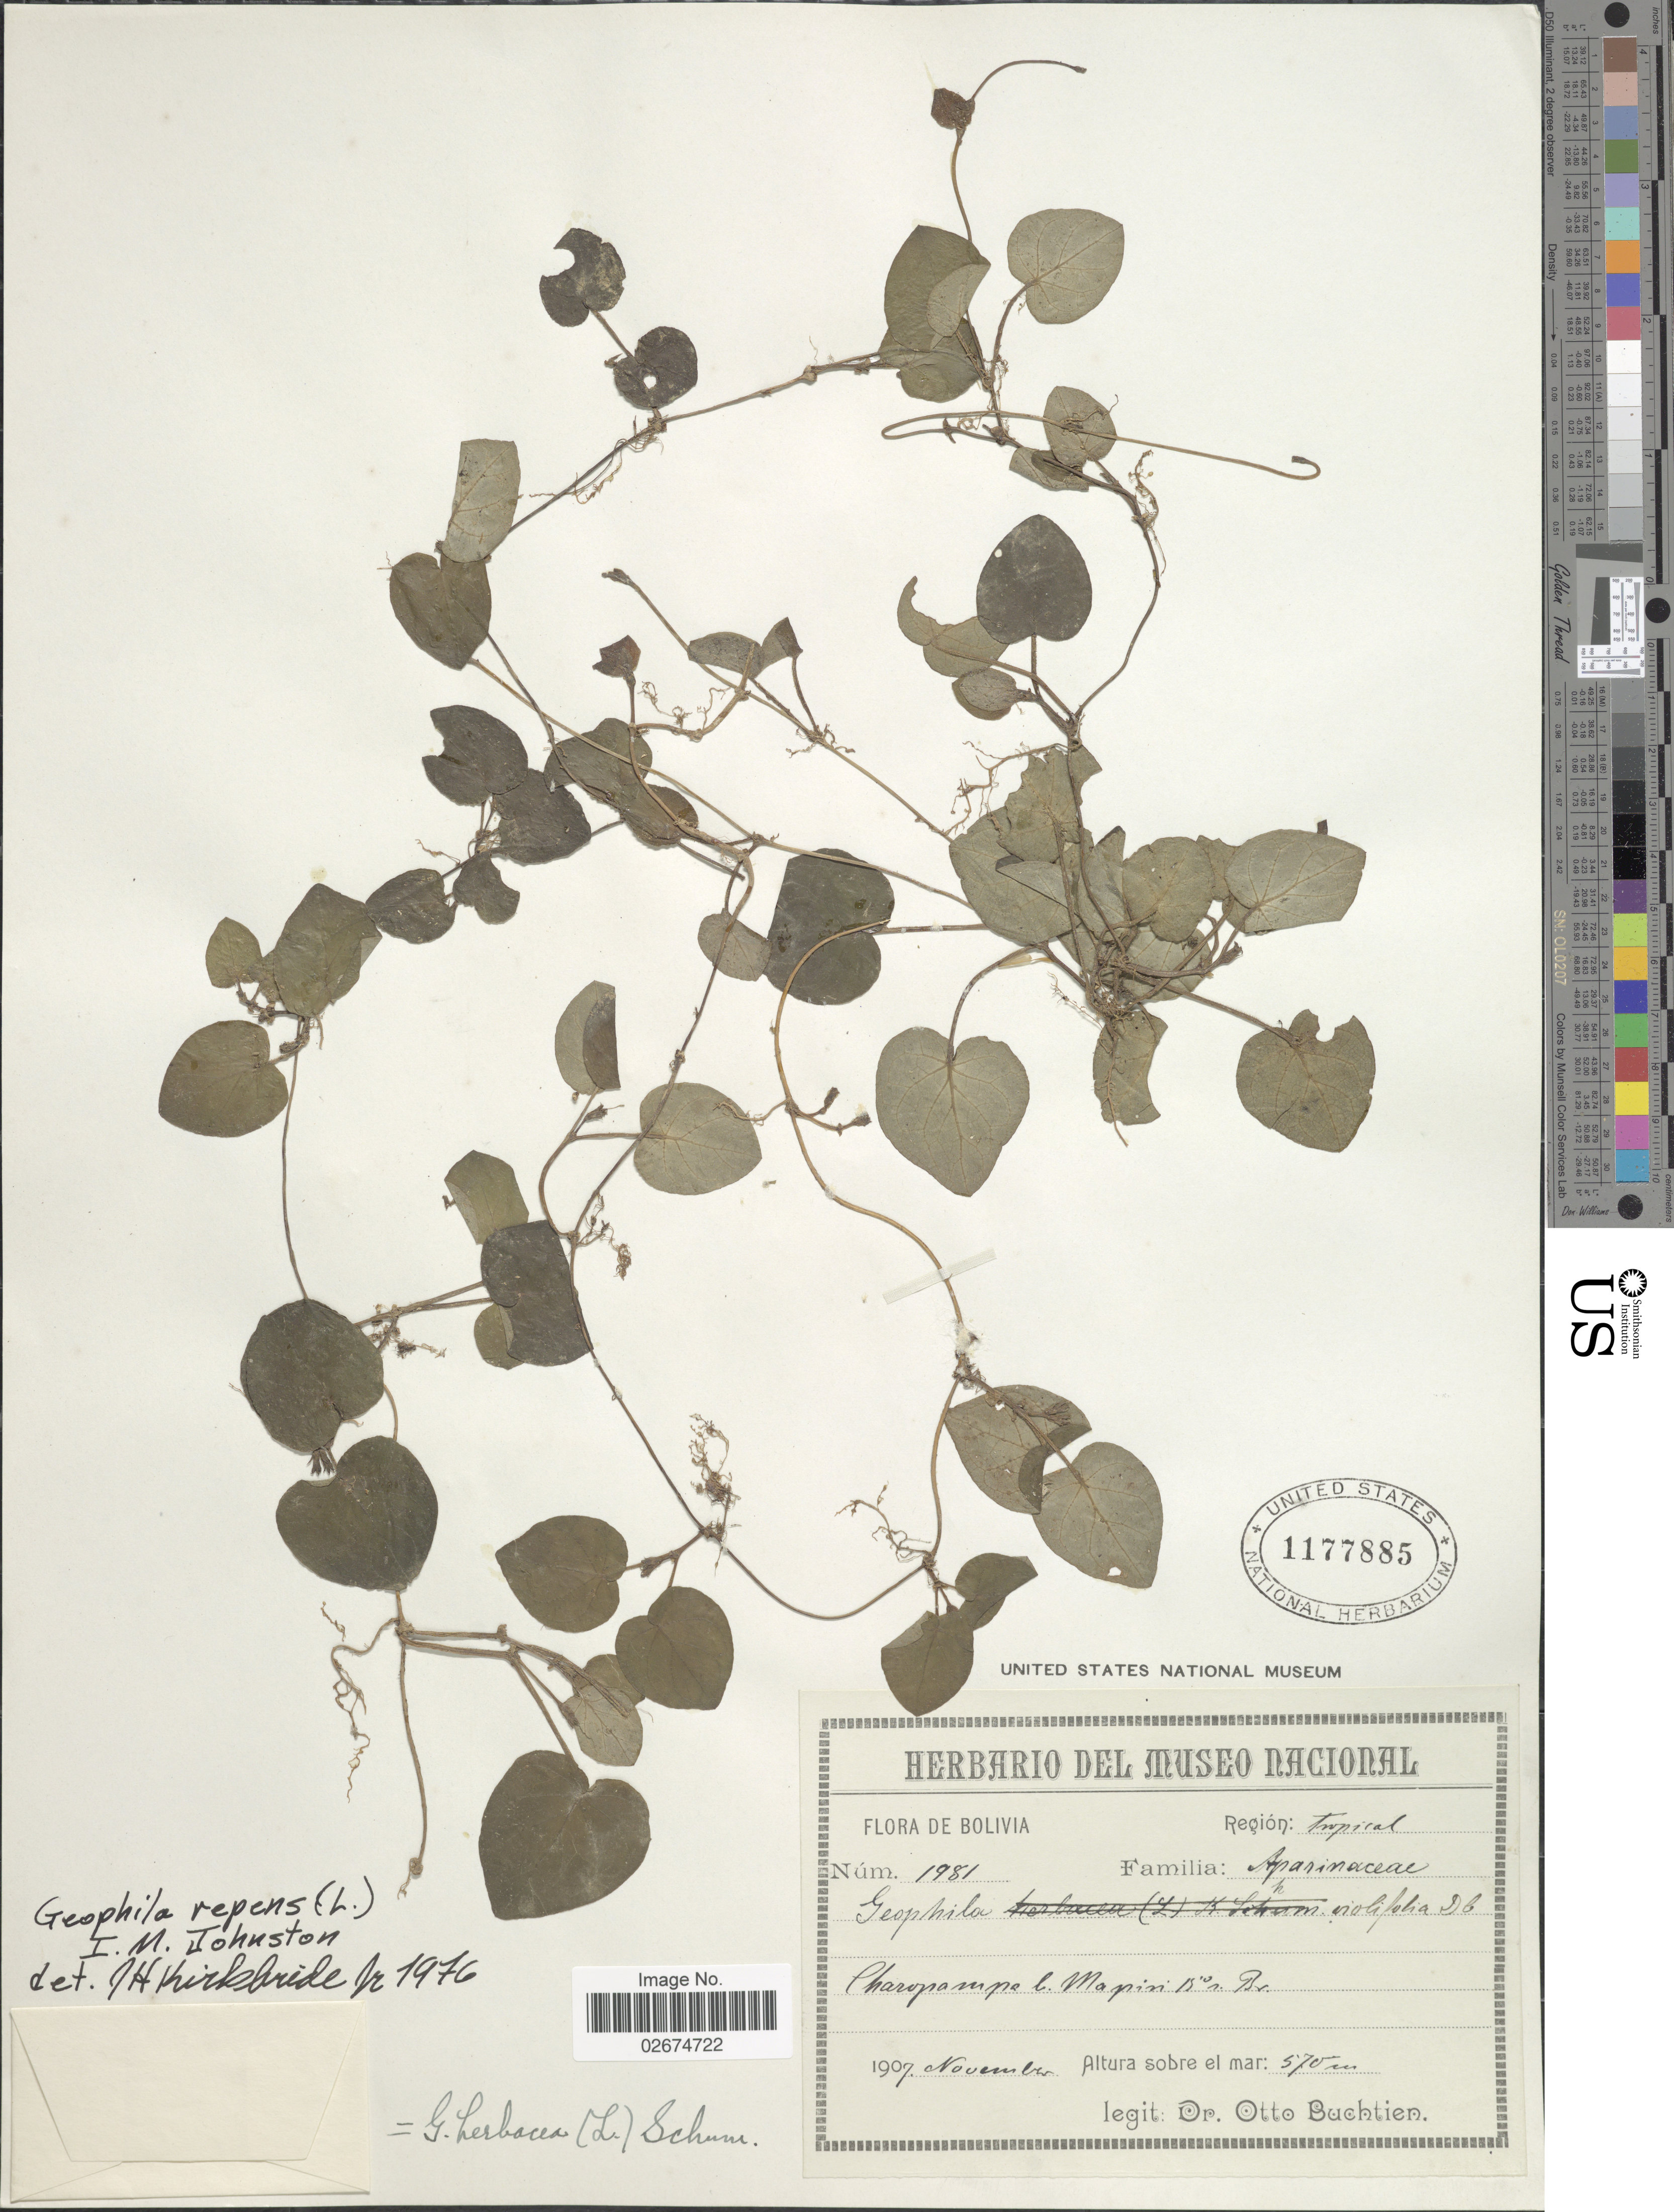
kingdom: Plantae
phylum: Tracheophyta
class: Magnoliopsida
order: Gentianales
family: Rubiaceae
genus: Carinta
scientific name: Carinta repens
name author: (L.) L.B. Sm. & Downs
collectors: O. Buchtien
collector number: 1981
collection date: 1907-11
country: Bolivia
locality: Charopampa b. Mapiri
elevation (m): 570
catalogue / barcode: US 1177885